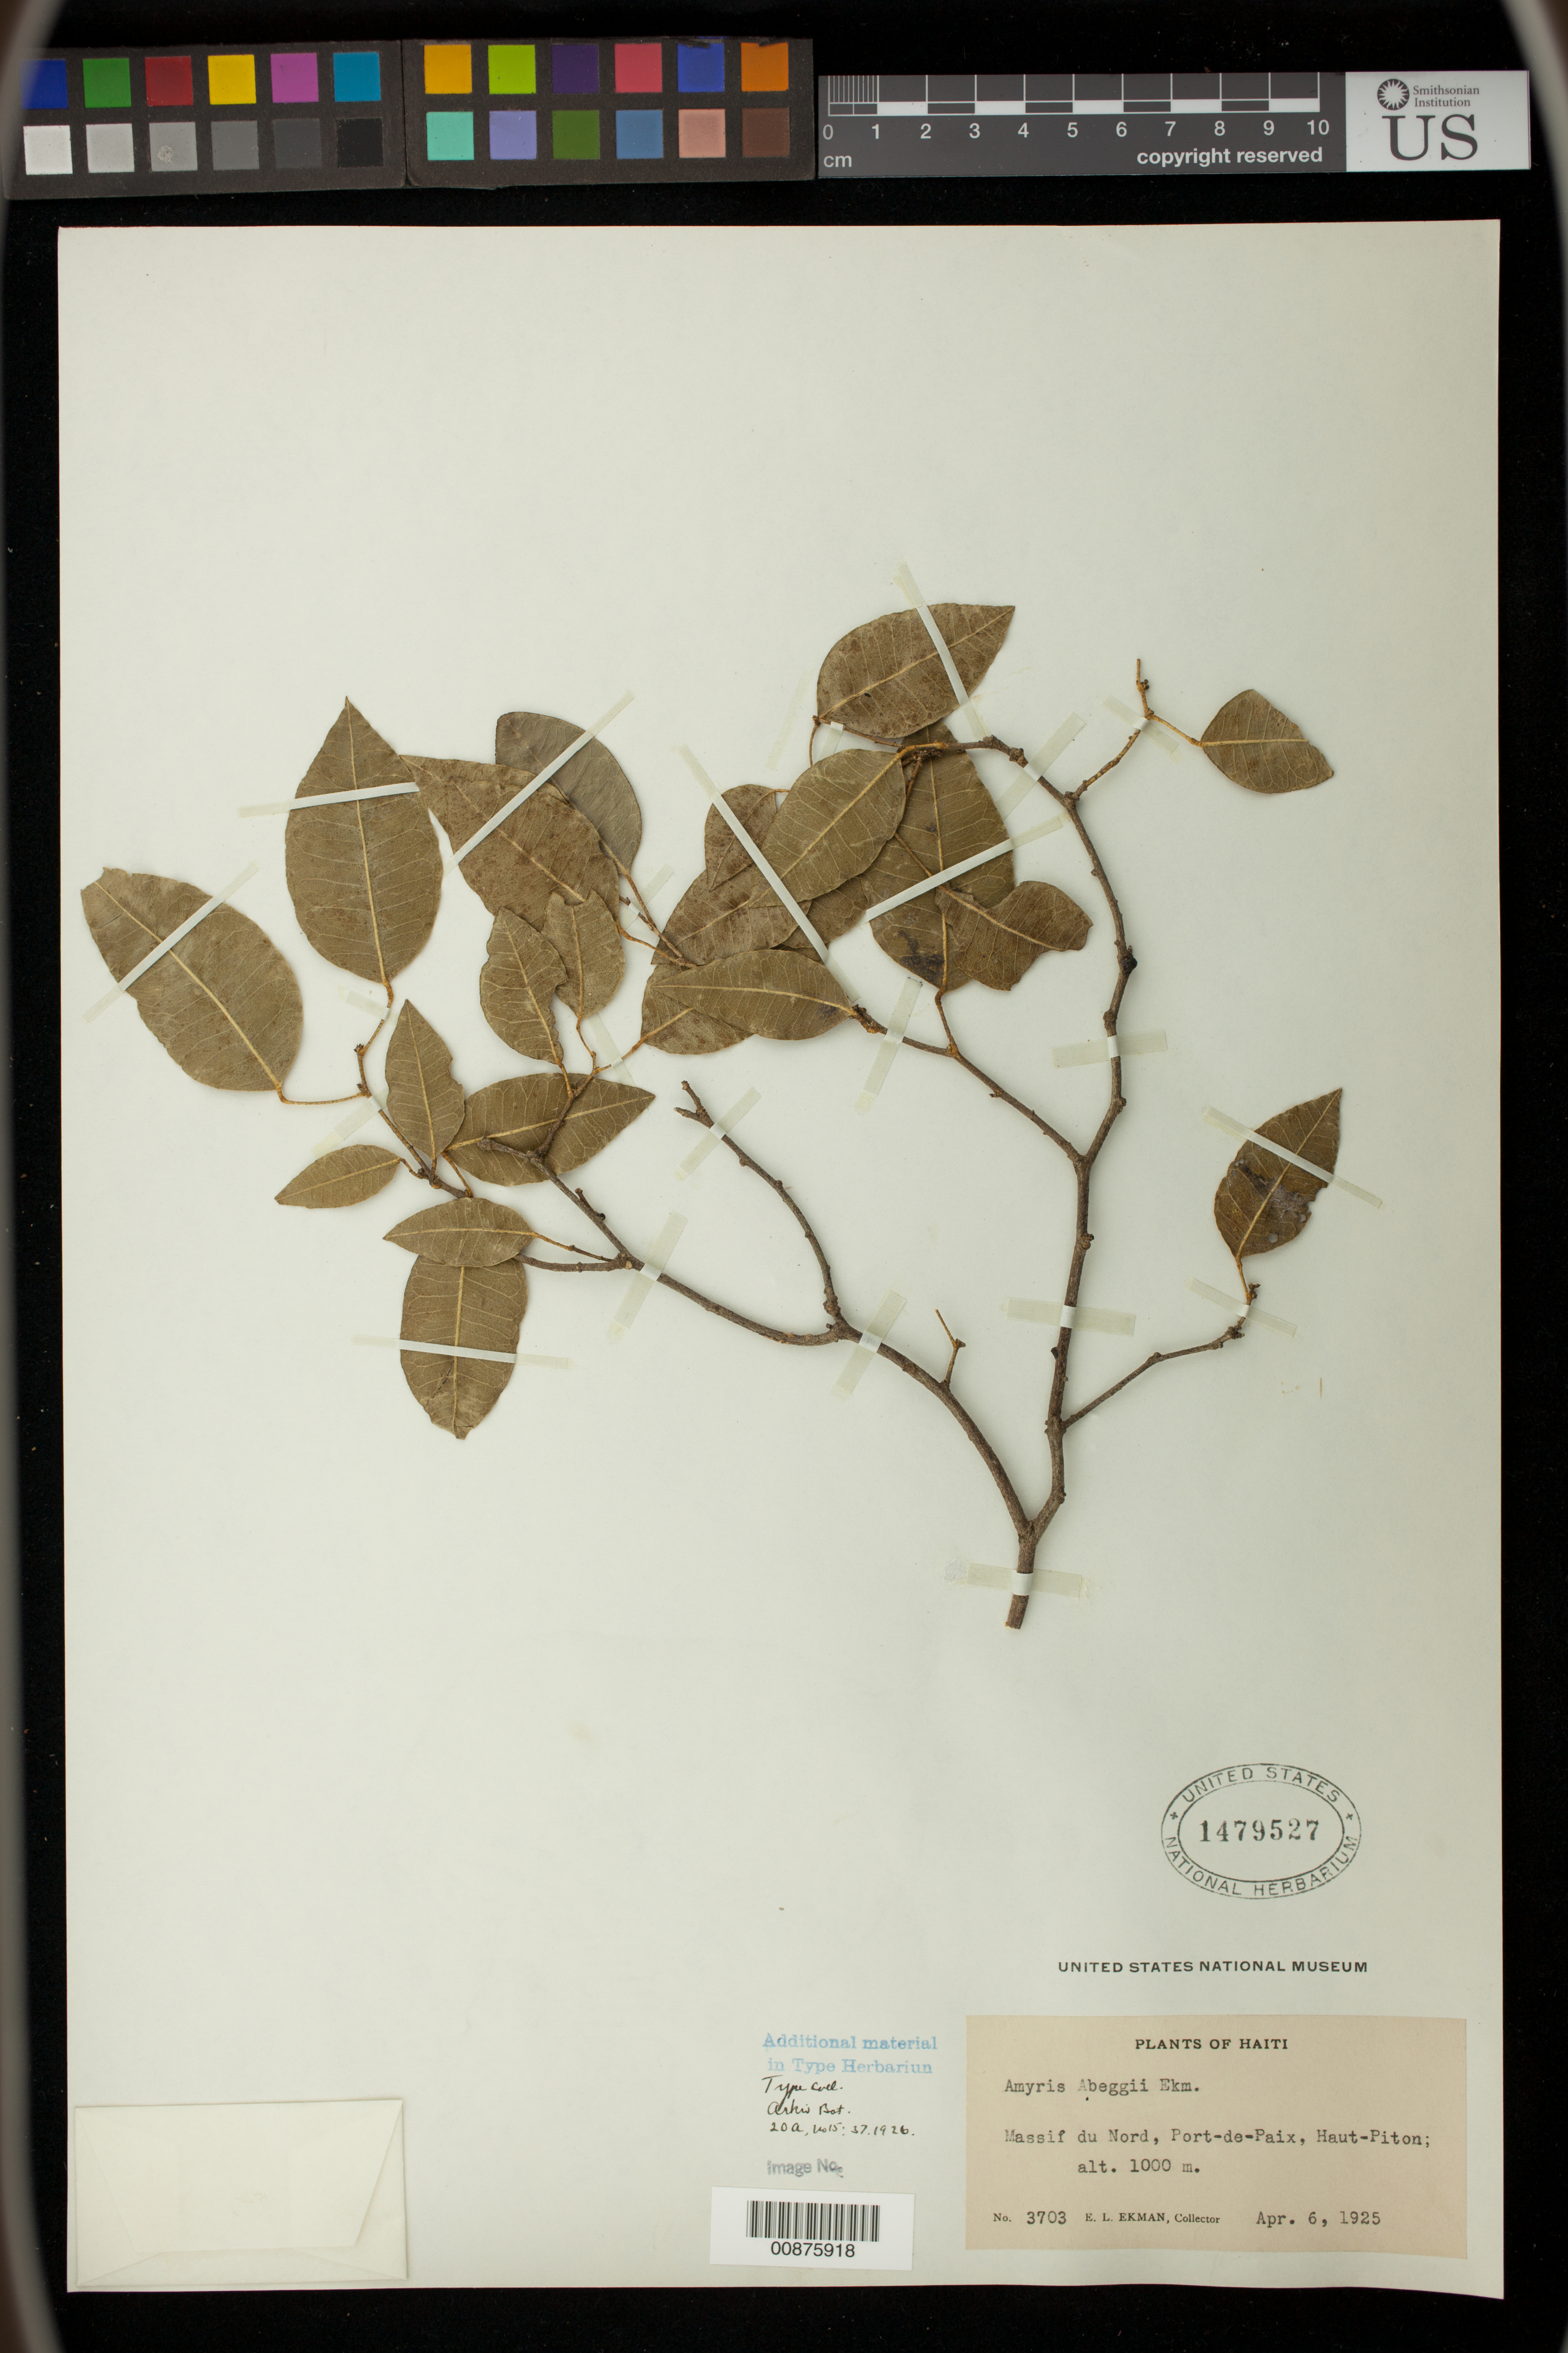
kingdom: Plantae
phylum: Tracheophyta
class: Magnoliopsida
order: Sapindales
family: Rutaceae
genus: Amyris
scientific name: Amyris abeggii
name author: Ekman ex Urb.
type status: Isotype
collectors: E. L. Ekman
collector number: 3703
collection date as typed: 06 Apr 1925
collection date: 1925-04-06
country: Haiti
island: Hispaniola Island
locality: Massif du Nord, Port-de-Paix in Monte Hautpiton.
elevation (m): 1000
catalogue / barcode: US 1479527